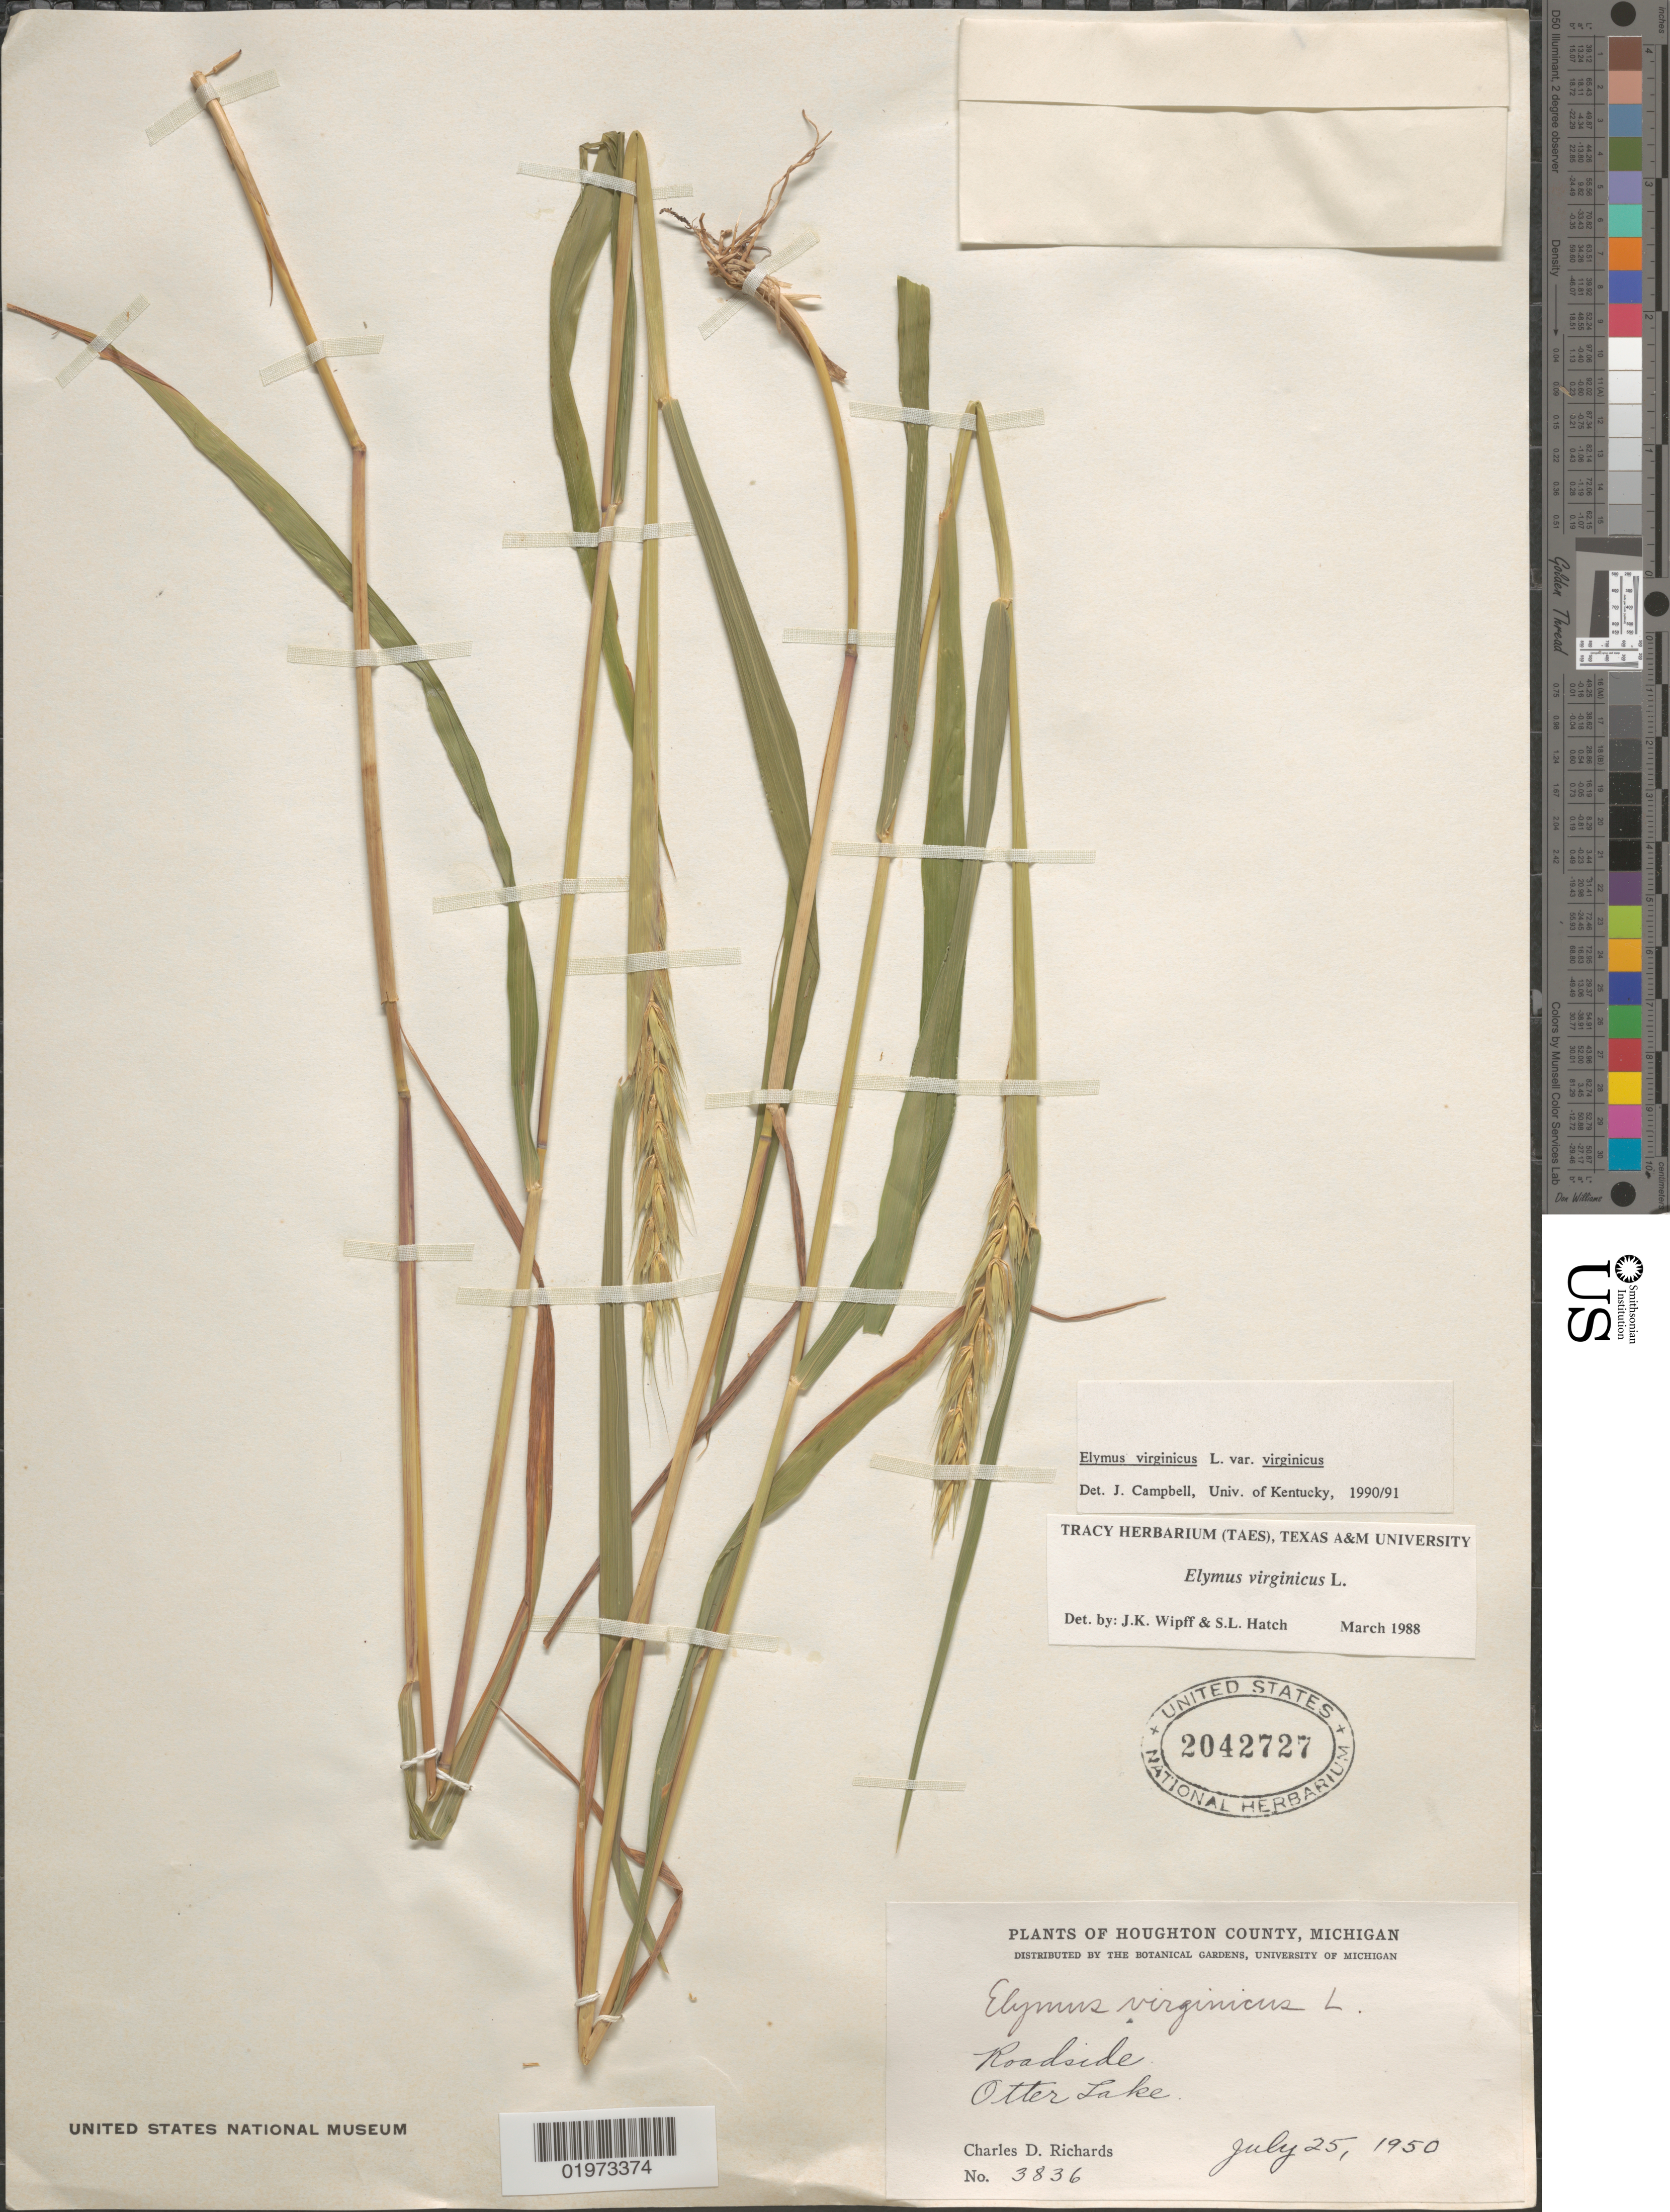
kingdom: Plantae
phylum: Tracheophyta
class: Liliopsida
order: Poales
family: Poaceae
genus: Elymus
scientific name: Elymus virginicus var. virginicus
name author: L.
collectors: C. Richards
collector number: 3836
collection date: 1950-07-25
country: United States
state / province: Michigan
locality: Houghton County. Roadside. Otter Lake.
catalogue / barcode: US 2042727